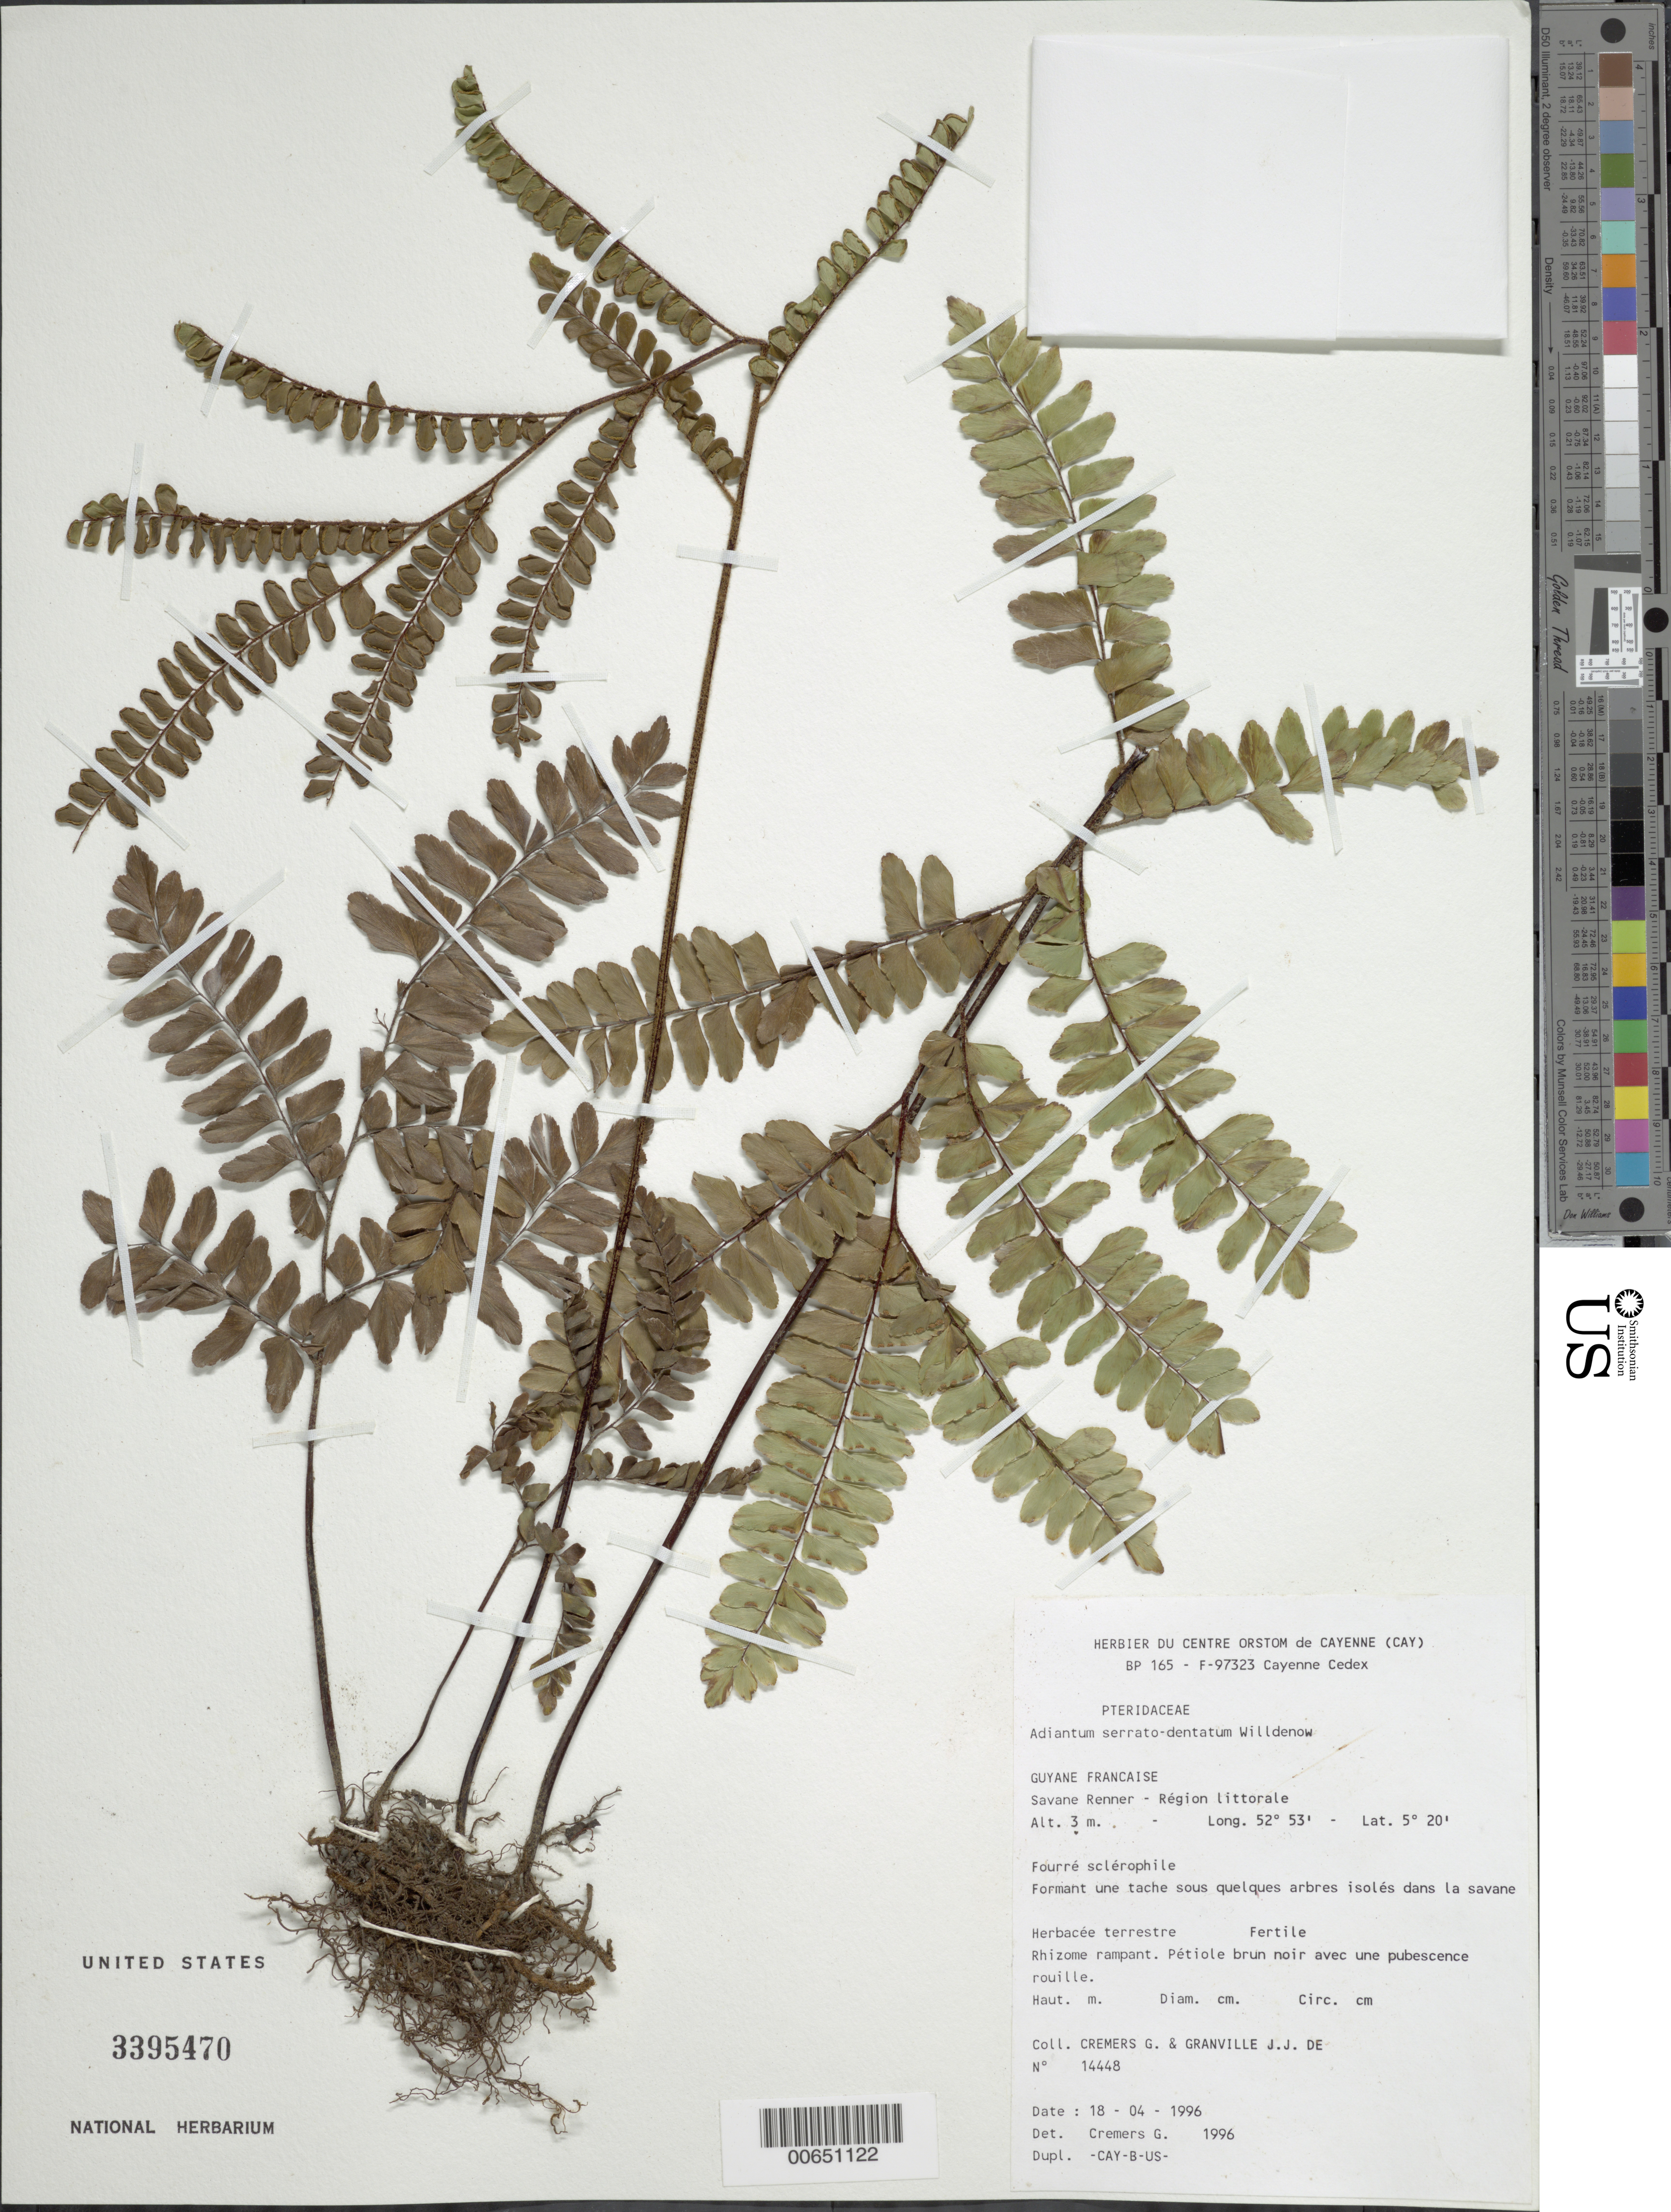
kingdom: Plantae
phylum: Tracheophyta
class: Polypodiopsida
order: Polypodiales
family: Pteridaceae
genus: Adiantum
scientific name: Adiantum serratodentatum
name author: Humb. & Bonpl. ex Willd.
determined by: Cremers, Georges A.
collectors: G. Cremers & J.-J. de Granville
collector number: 14448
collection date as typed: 18-Apr-96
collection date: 1996-04-18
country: French Guiana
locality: Savane Renner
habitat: Fourré sclérophile formant une tache sous quelques arebres isolés dans la savanne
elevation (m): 3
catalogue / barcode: US 3395470